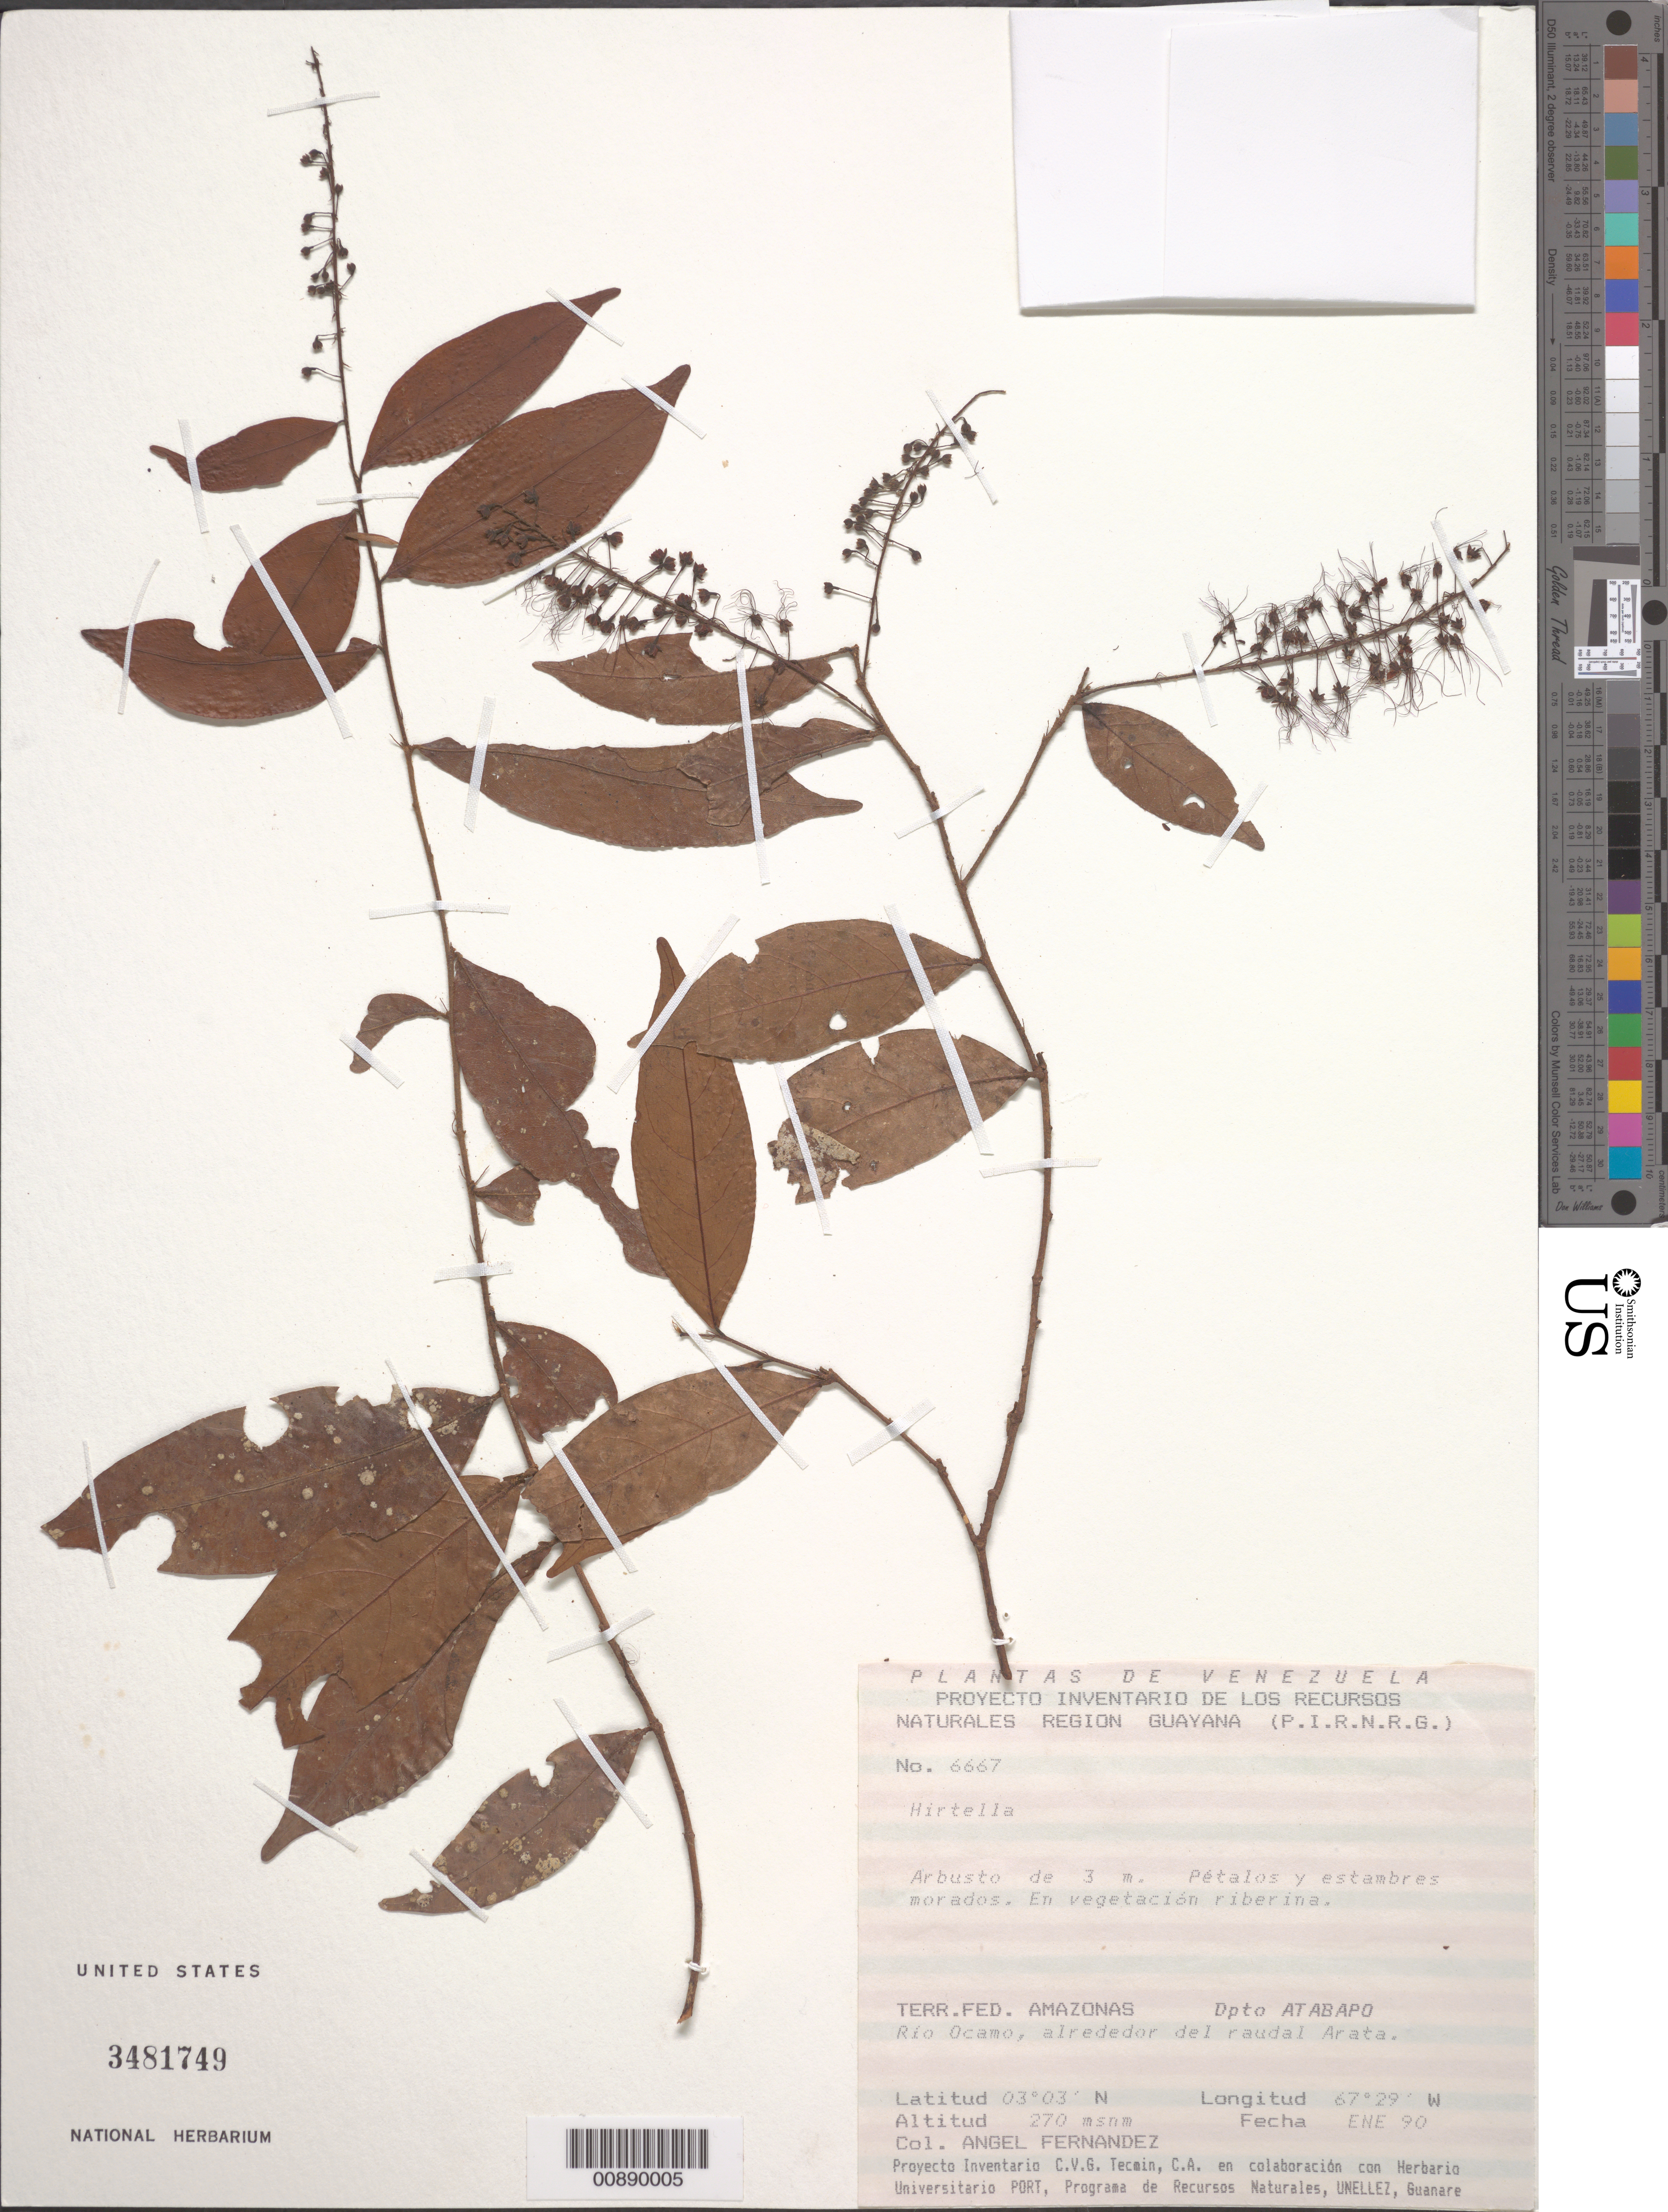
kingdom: Plantae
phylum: Tracheophyta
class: Magnoliopsida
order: Malpighiales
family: Chrysobalanaceae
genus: Hirtella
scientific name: Hirtella sp.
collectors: A. Fernández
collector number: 6677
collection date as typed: Jan-90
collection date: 1990-01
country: Venezuela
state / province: Amazonas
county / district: Atabapo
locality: Río Ocamo, alrededor del raudal Arata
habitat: Vegetación riberina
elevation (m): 270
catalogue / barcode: US 3481749